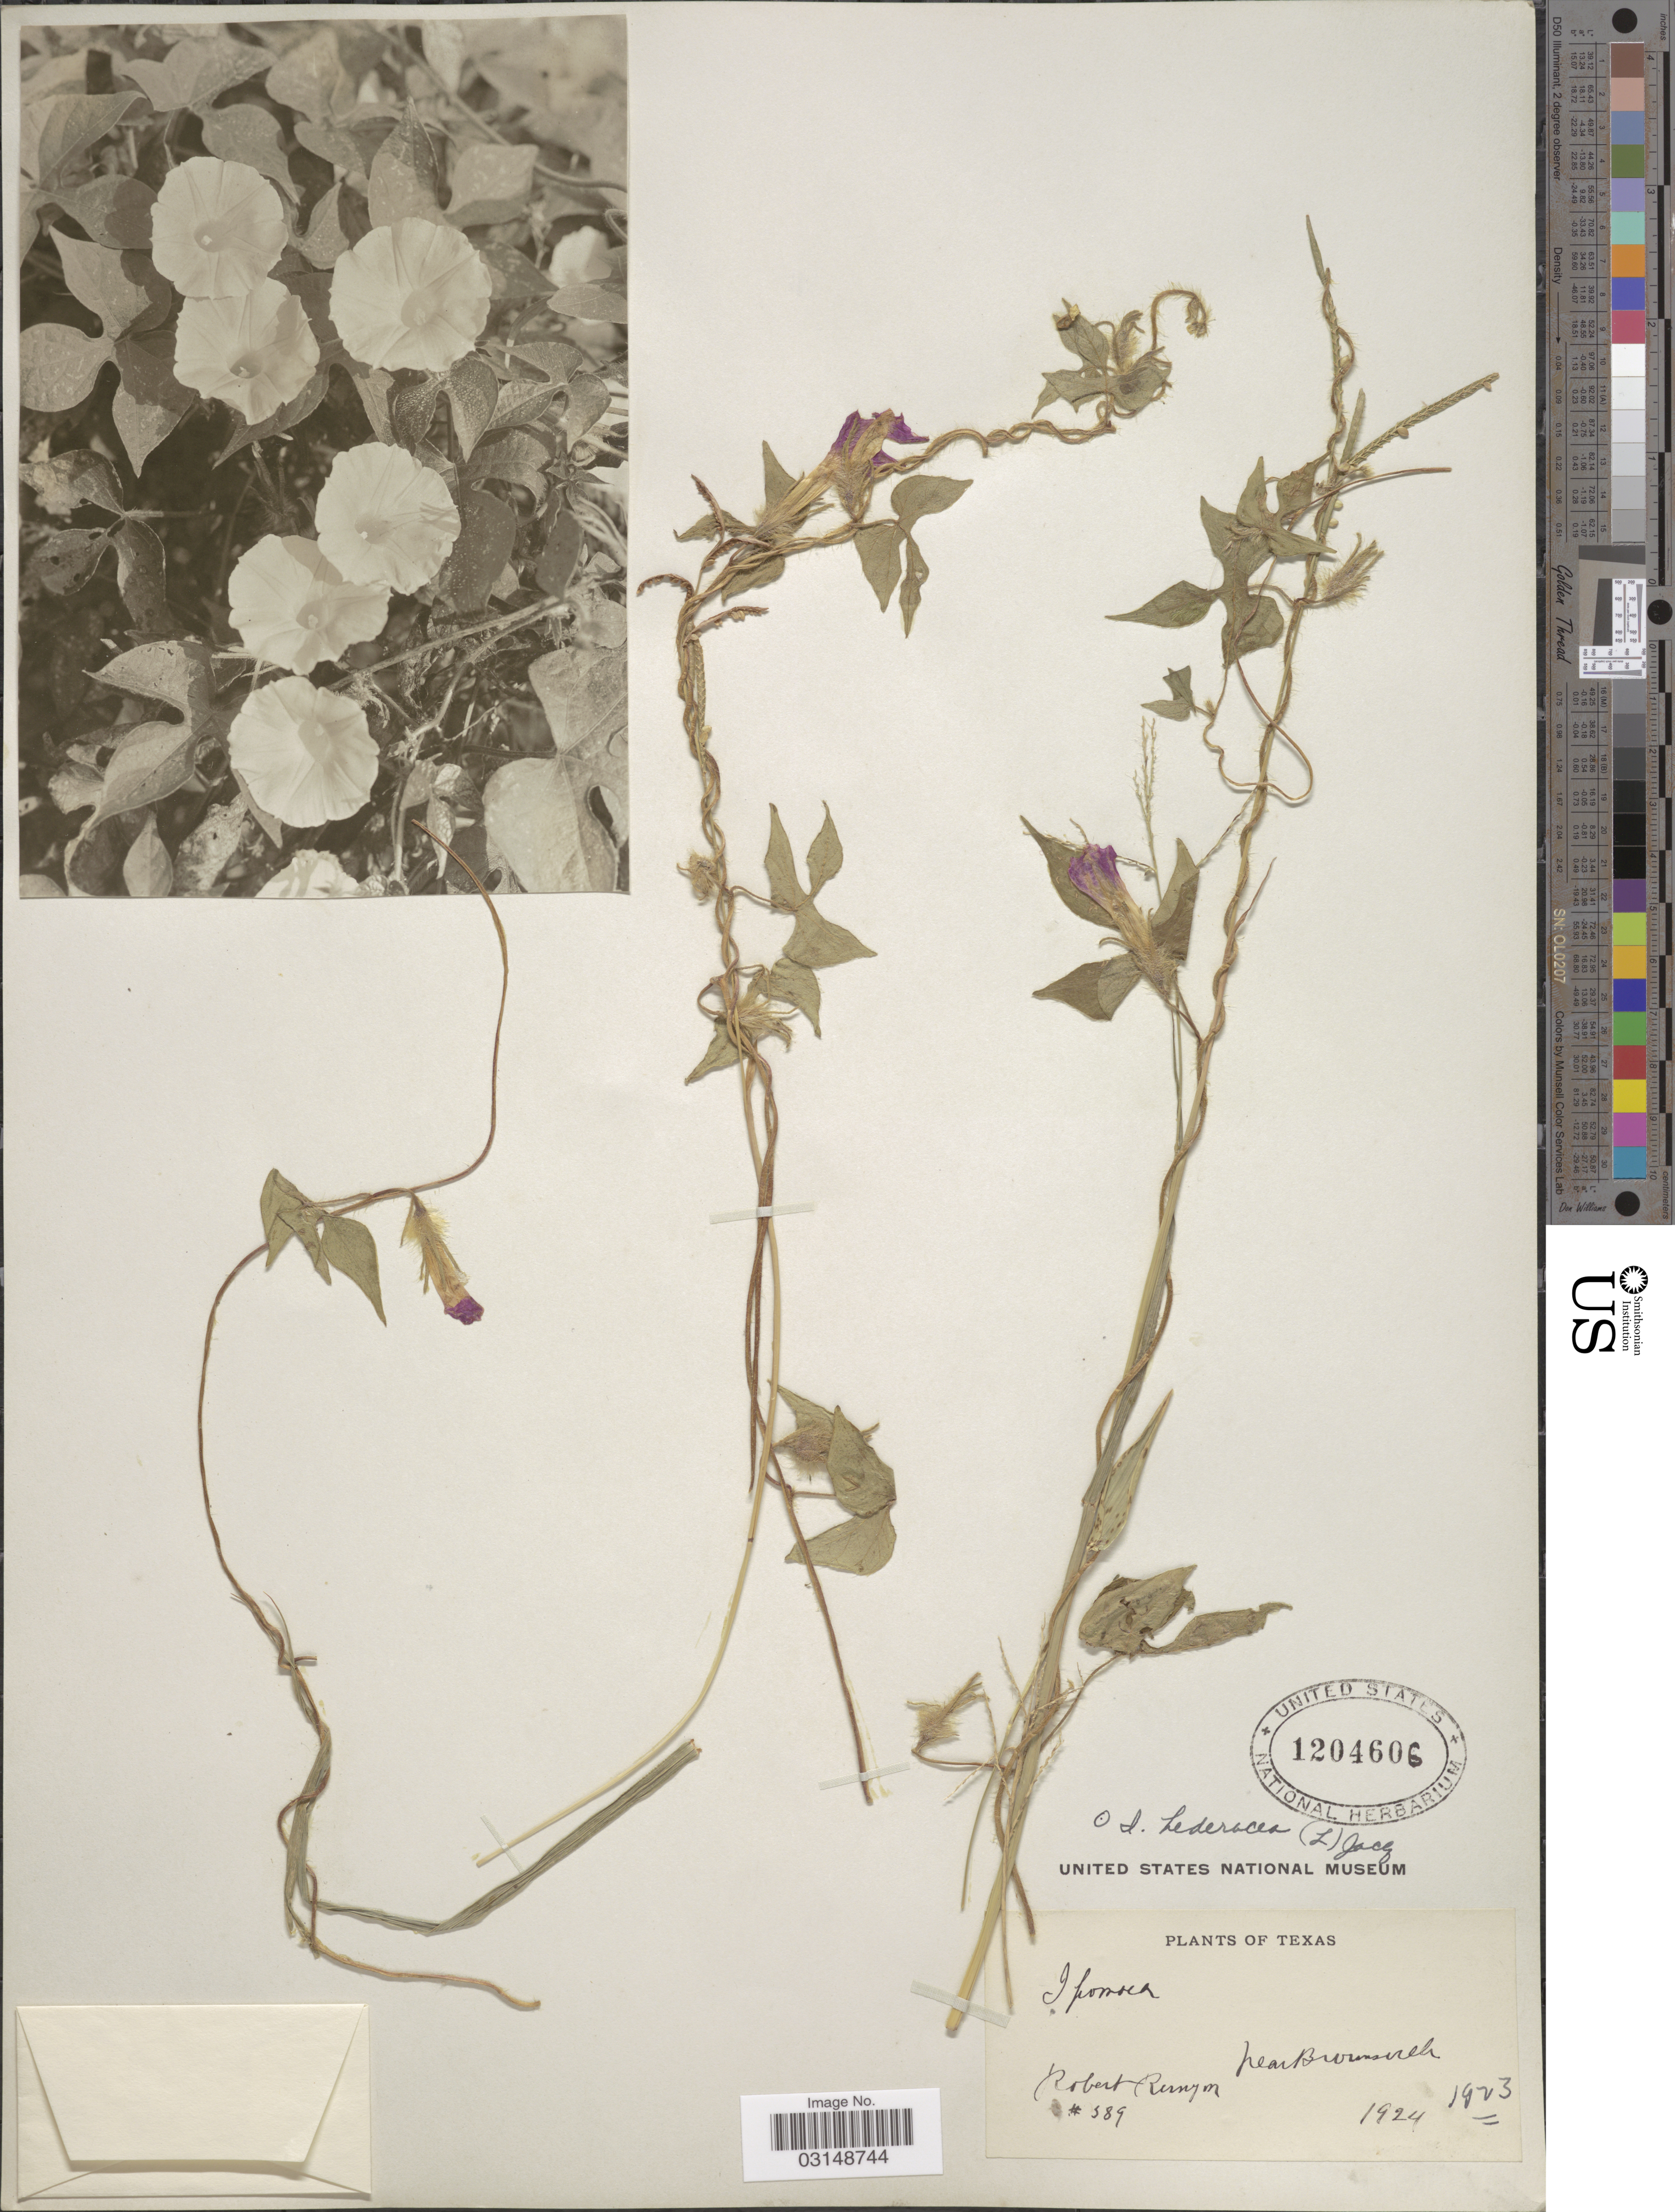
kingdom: Plantae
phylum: Tracheophyta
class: Magnoliopsida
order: Solanales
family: Convolvulaceae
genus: Ipomoea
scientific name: Ipomoea hederacea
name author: Jacq.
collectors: R. Runyon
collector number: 589*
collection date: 1923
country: United States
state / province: Texas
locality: Near Brownsville.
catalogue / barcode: US 1204606